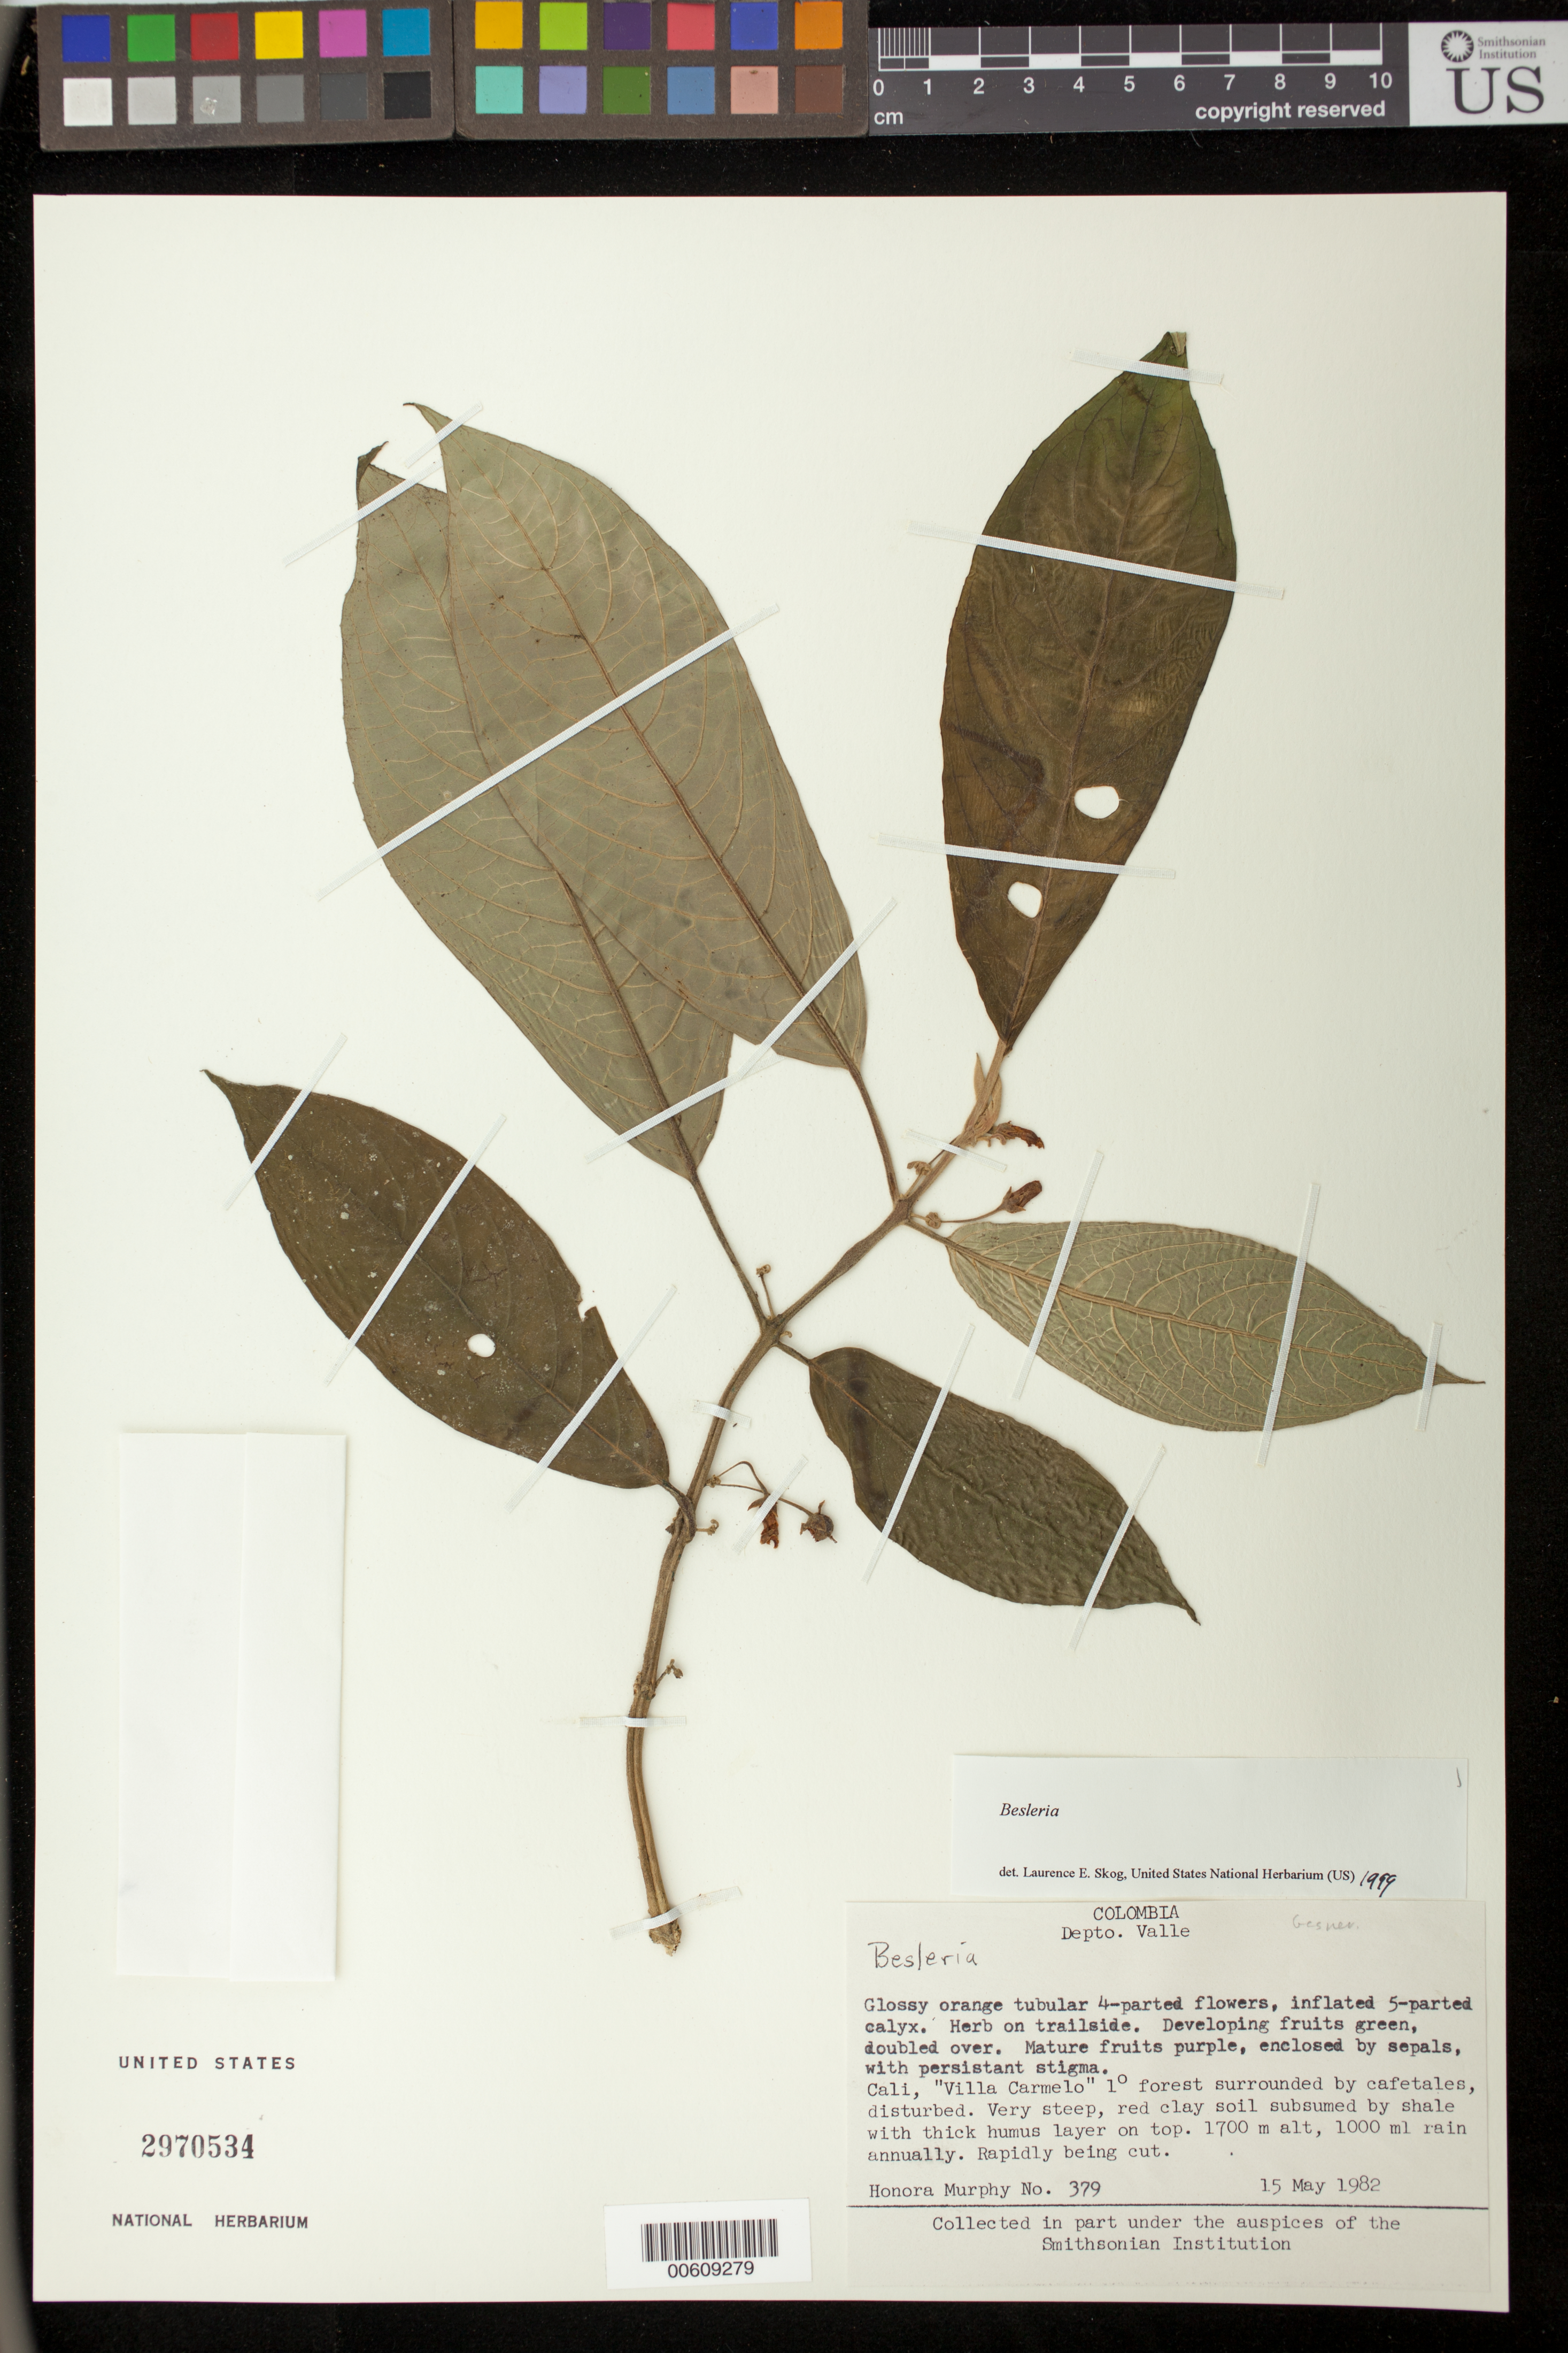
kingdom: Plantae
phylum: Tracheophyta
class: Magnoliopsida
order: Lamiales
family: Gesneriaceae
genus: Besleria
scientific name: Besleria sp.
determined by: Skog, Laurence E.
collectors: H. Murphy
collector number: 379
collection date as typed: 15 May 1982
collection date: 1982-05-15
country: Colombia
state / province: Valle del Cauca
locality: Cali, "Villa Carmelo"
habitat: Primary forest surrounded by cafetales, disturbed. Very steep, red clay subsumed by shale with thick humus layer on totp. 1000 ml rain annually. Rapidly being cut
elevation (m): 1700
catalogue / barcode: US 2970534